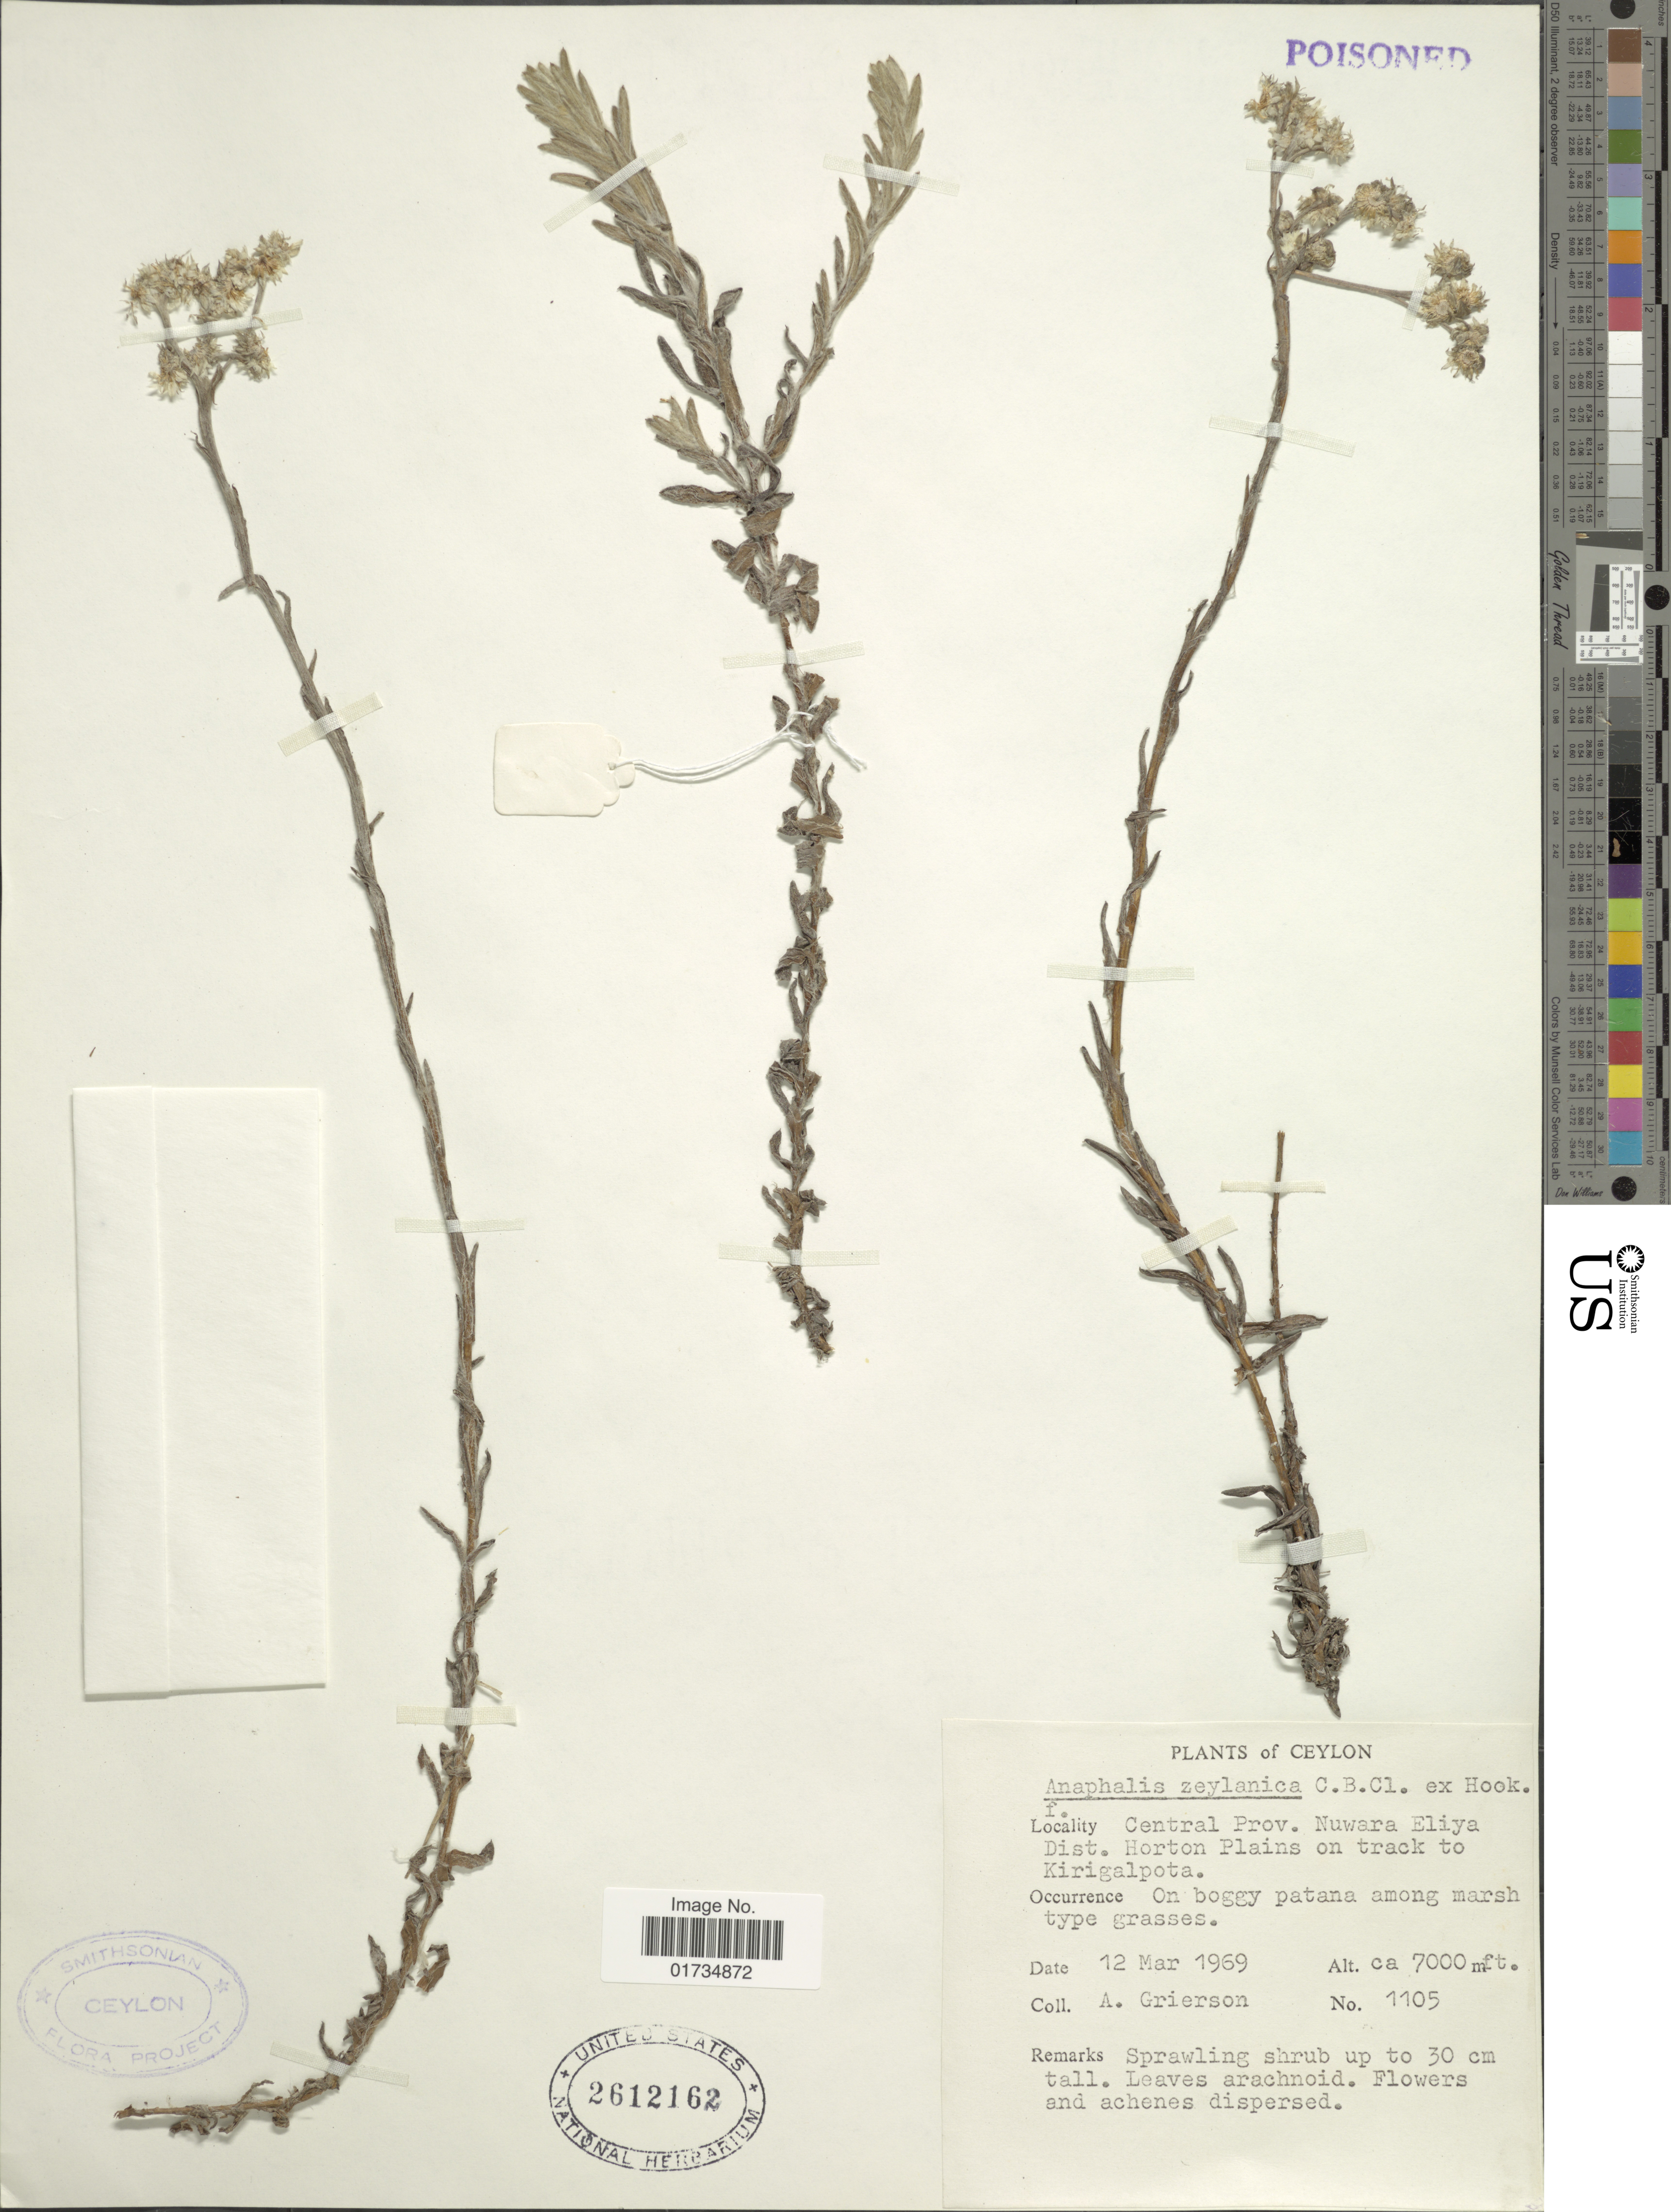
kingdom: Plantae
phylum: Tracheophyta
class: Magnoliopsida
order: Asterales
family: Asteraceae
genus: Anaphalis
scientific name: Anaphalis zeylanica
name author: C.B. Clarke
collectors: A. Grierson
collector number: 1105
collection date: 1969-03-12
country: Sri Lanka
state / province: Central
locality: Ceylon. Central Prov. Nuwara Eliya Dist. Horton Plains on track to Kirigalpota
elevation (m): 2134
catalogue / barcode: US 2612162